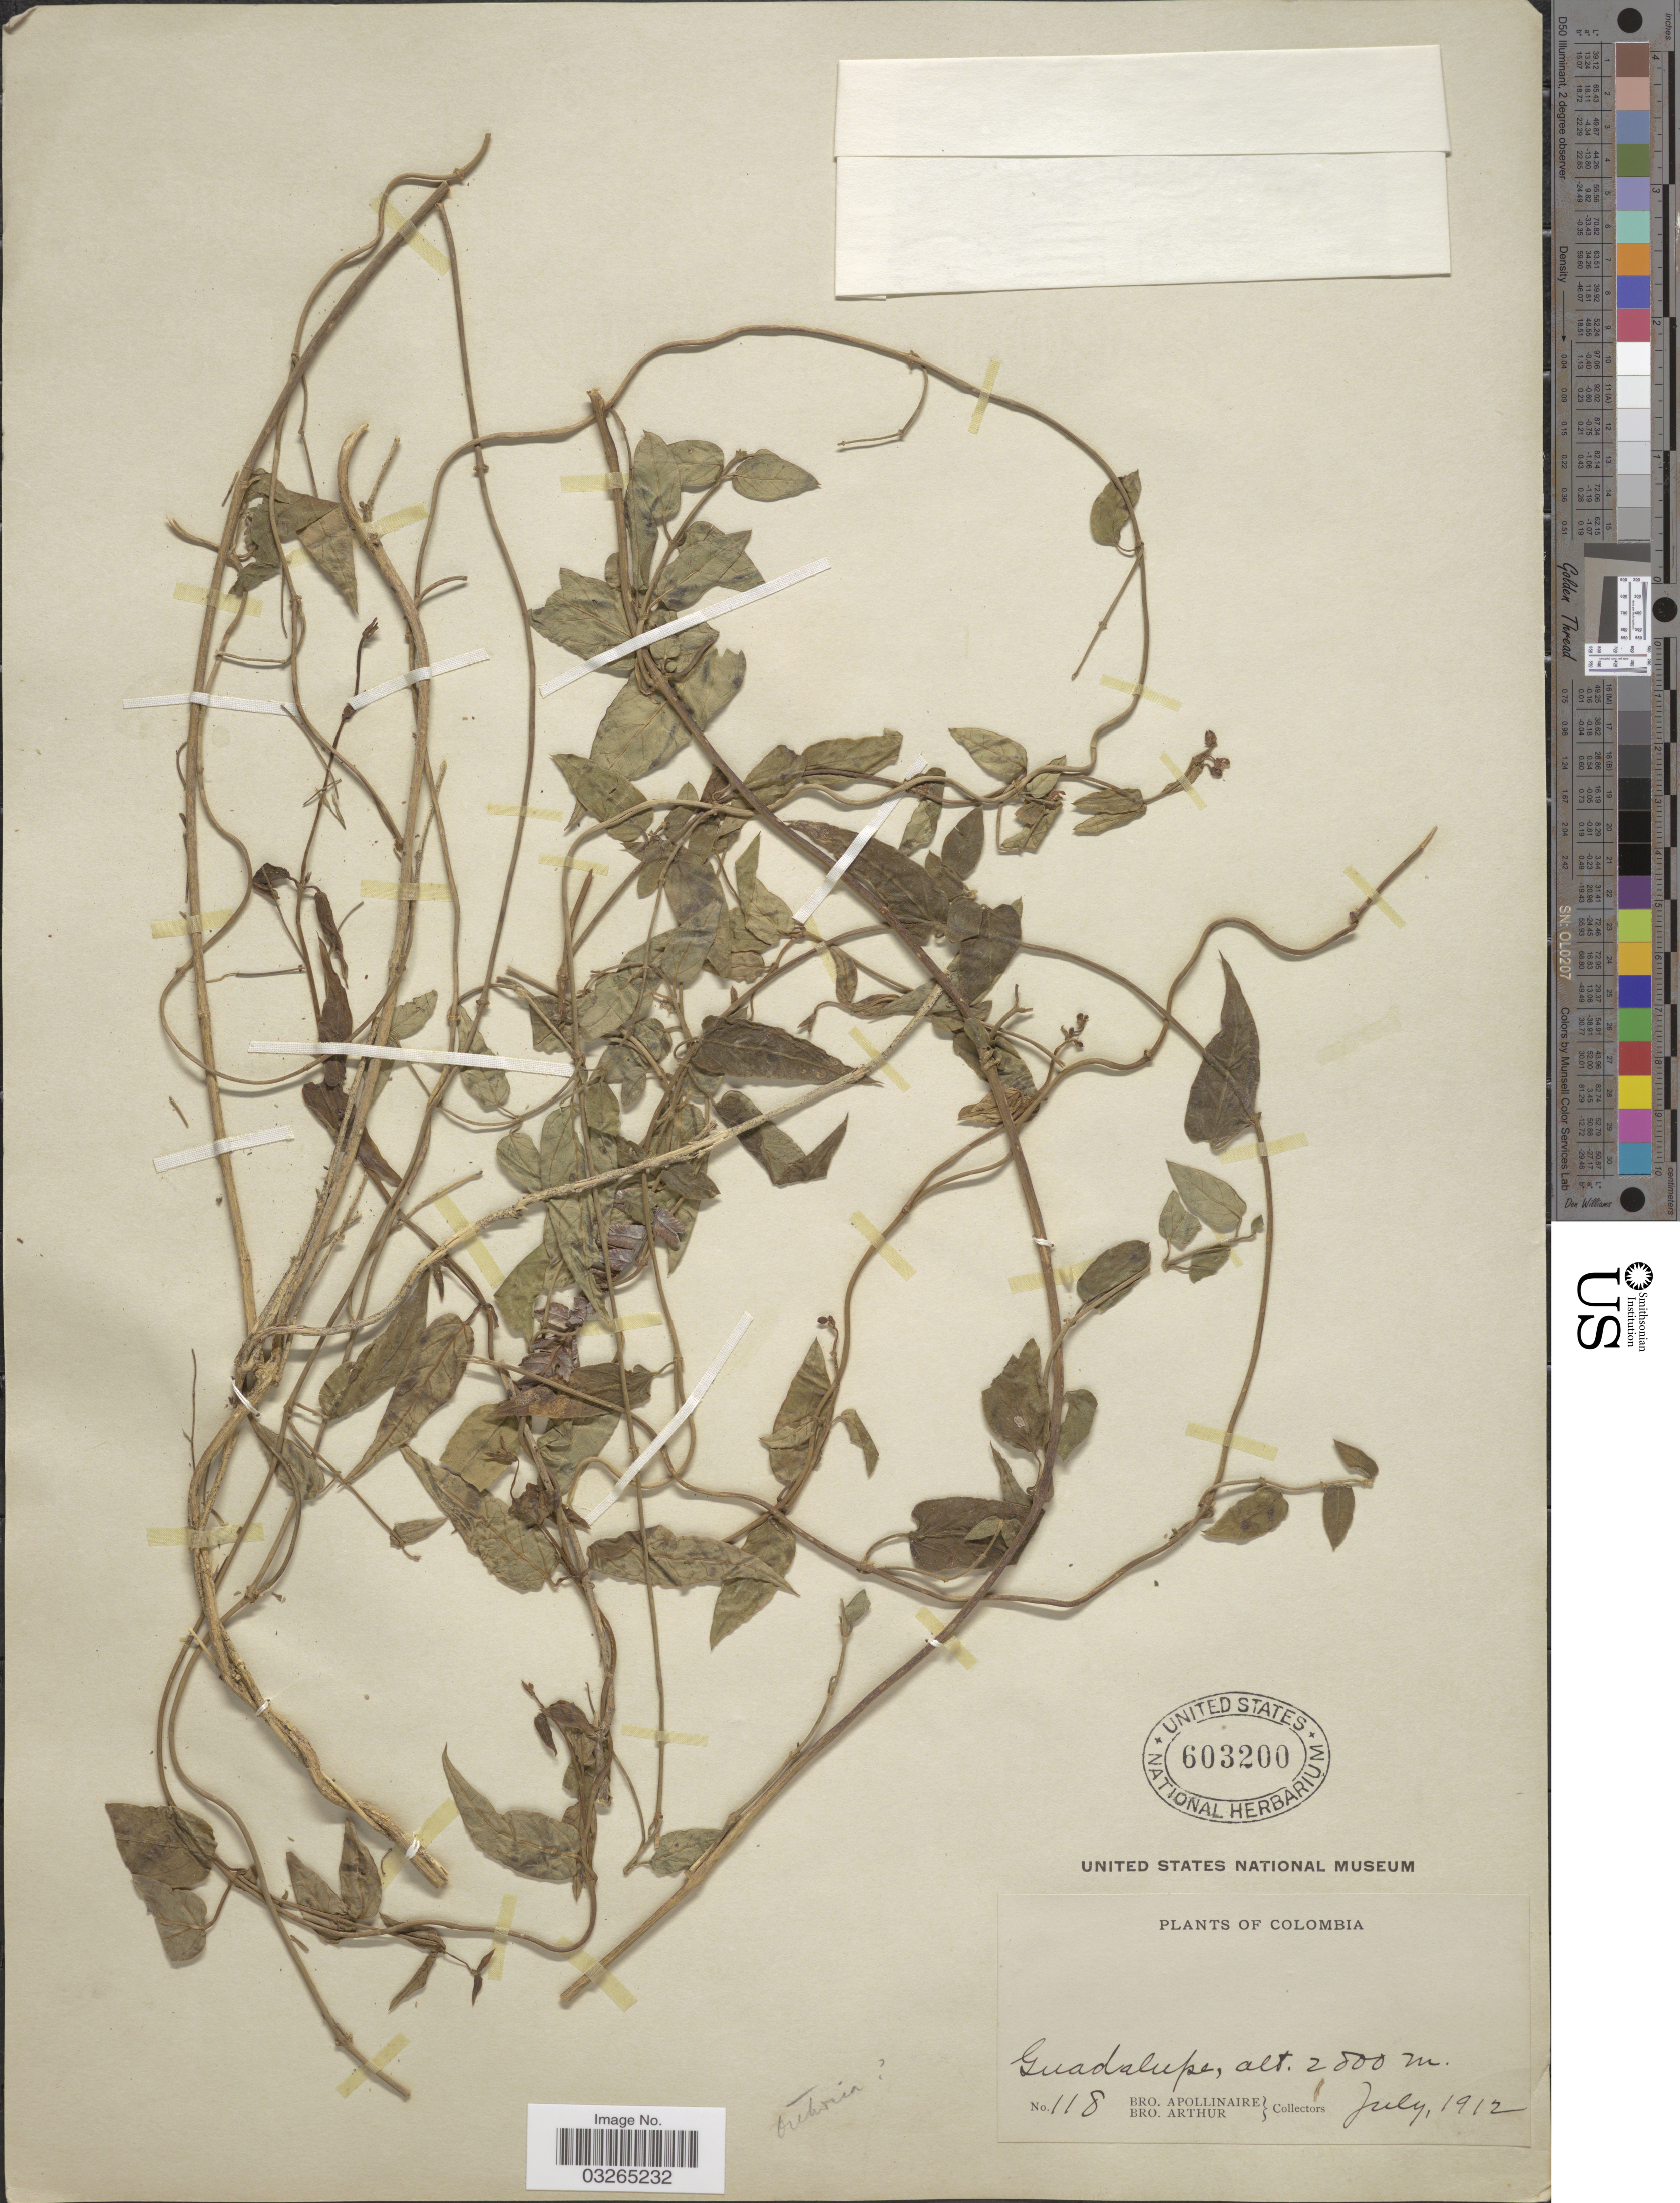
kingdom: Plantae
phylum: Tracheophyta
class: Magnoliopsida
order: Gentianales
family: Apocynaceae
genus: Orthosia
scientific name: Orthosia sp.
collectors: Bro. Apollinaire & Bro. Arthur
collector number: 118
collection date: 1912-07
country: Colombia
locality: Guadalupe.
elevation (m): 2000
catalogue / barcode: US 603200